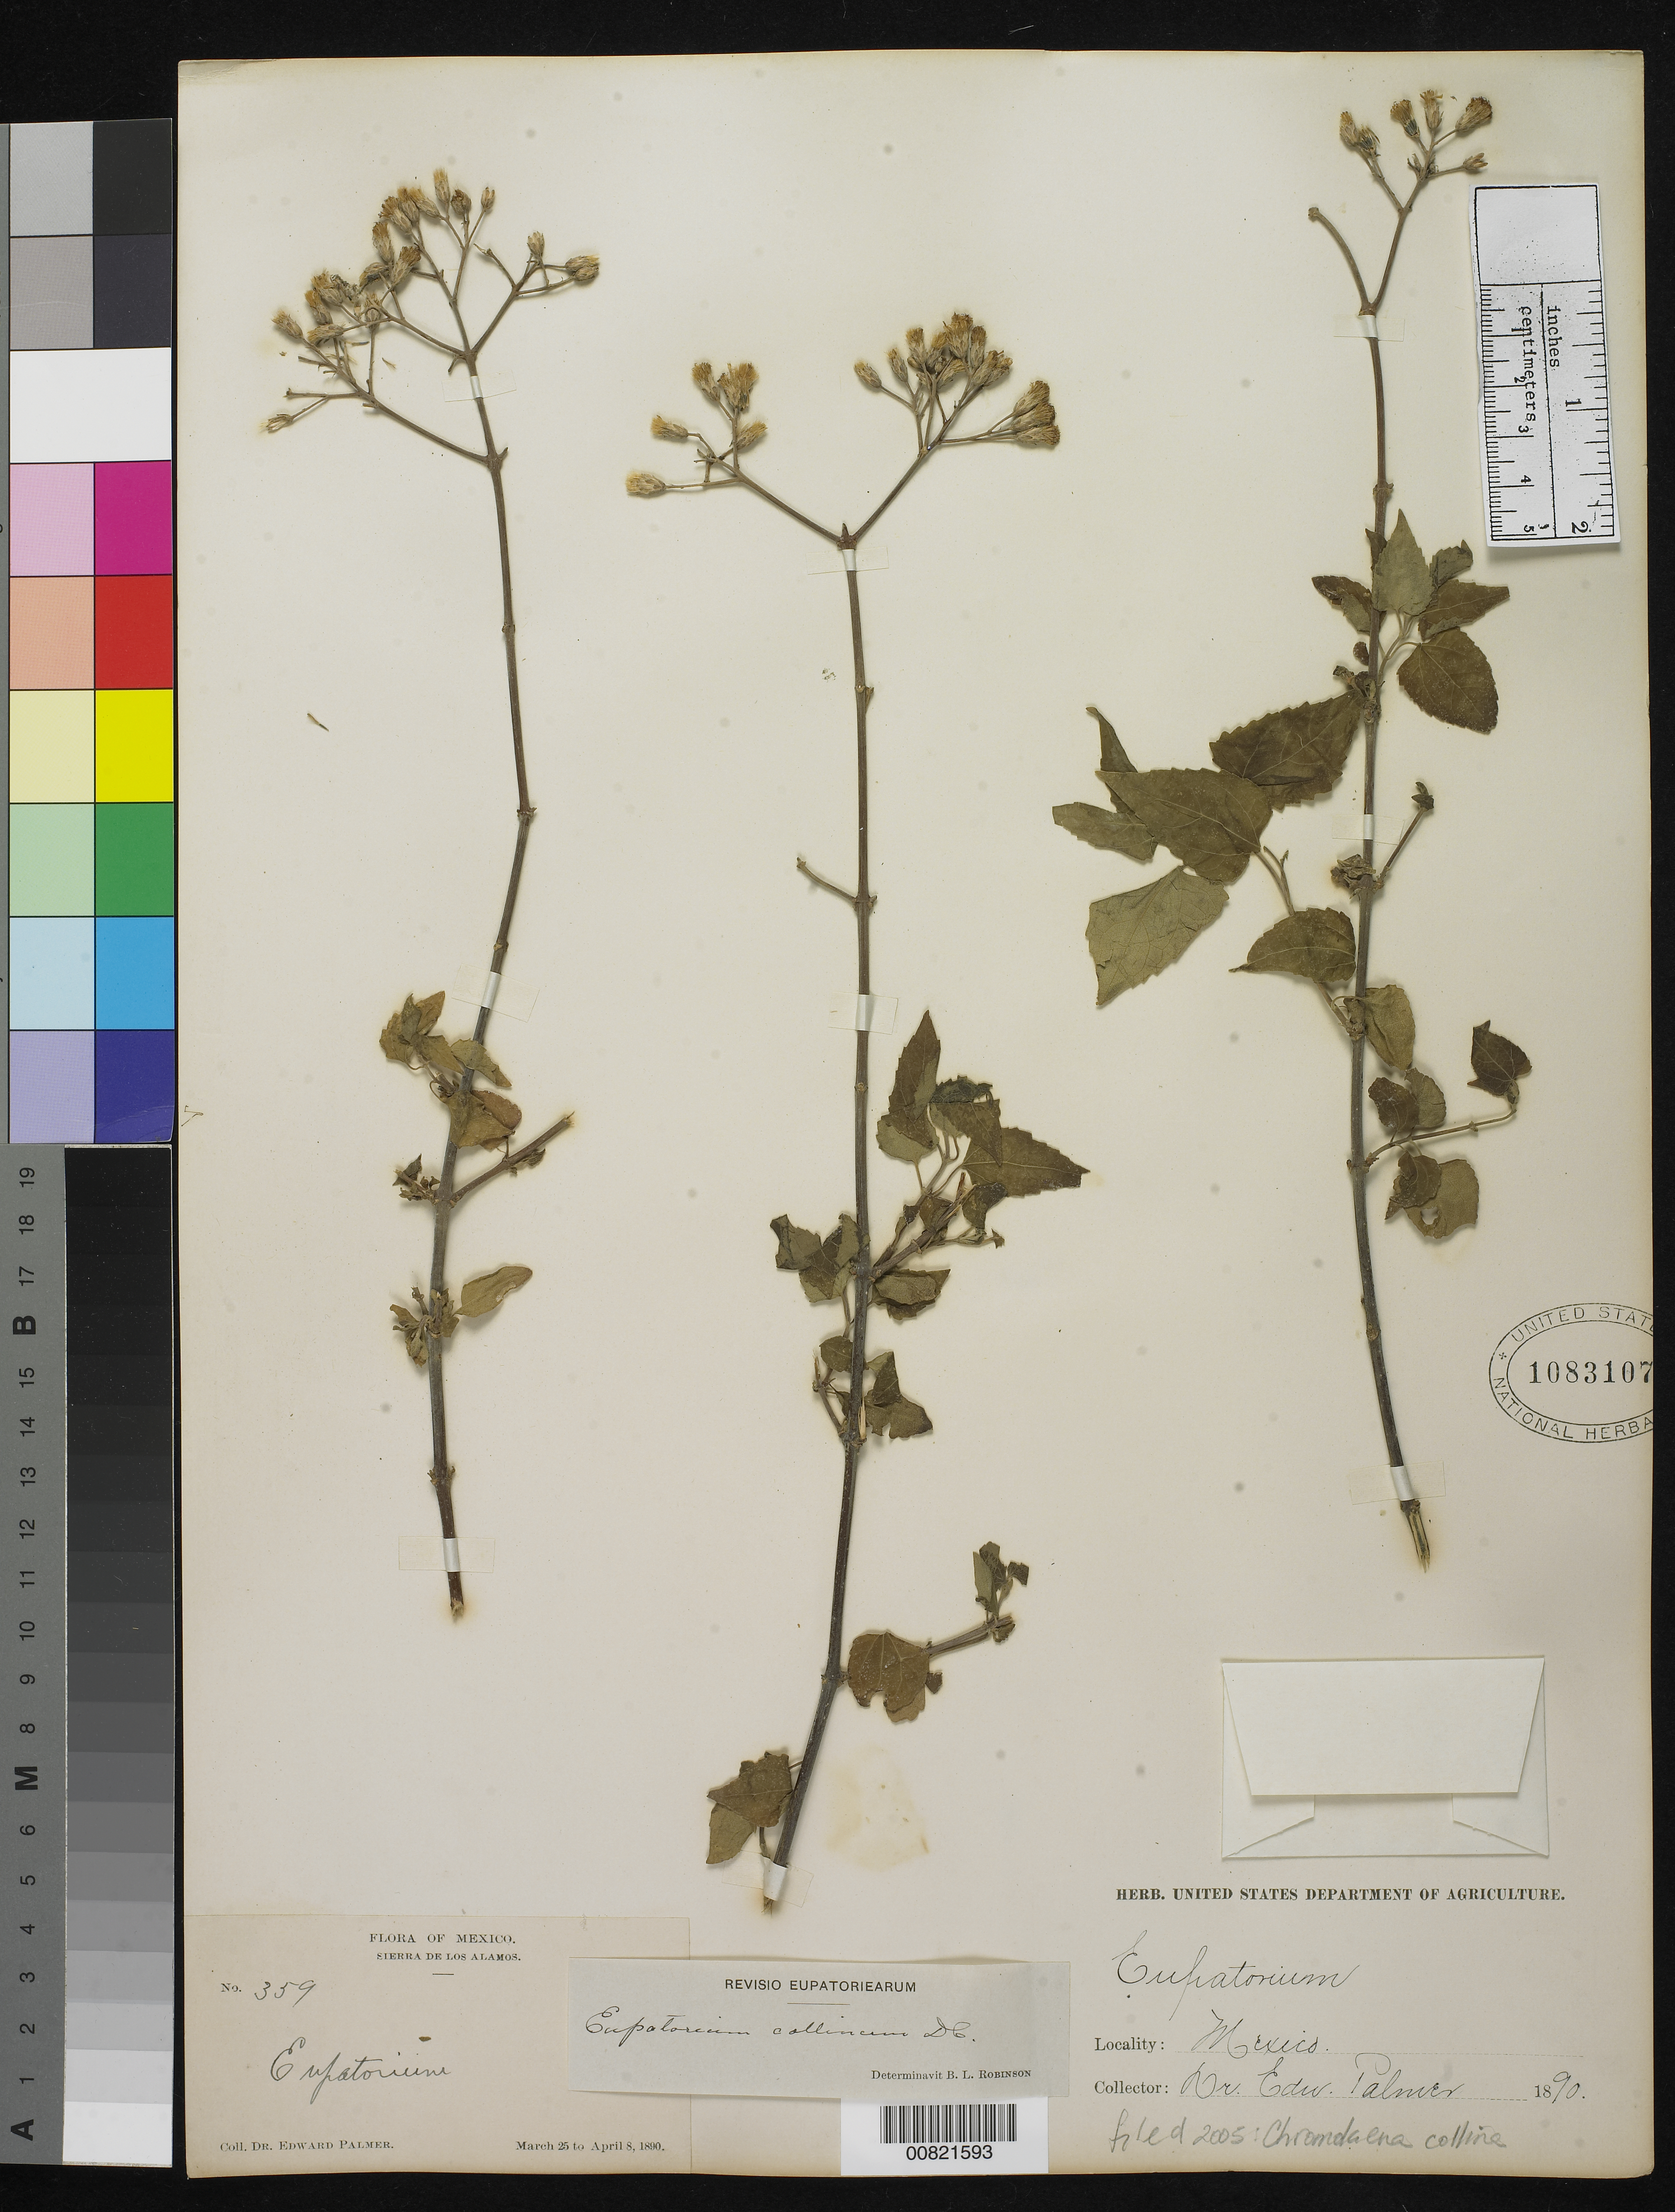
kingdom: Plantae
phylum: Tracheophyta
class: Magnoliopsida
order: Asterales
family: Asteraceae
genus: Chromolaena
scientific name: Chromolaena collina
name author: (DC.) R.M. King & H. Rob.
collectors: E. Palmer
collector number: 359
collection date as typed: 25 Mar 1890 to 08 Apr 1890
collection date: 1890-03-25/1890-04-08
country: Mexico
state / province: Sonora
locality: Sierra de los Alamos, Sonora.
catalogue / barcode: US 1083107